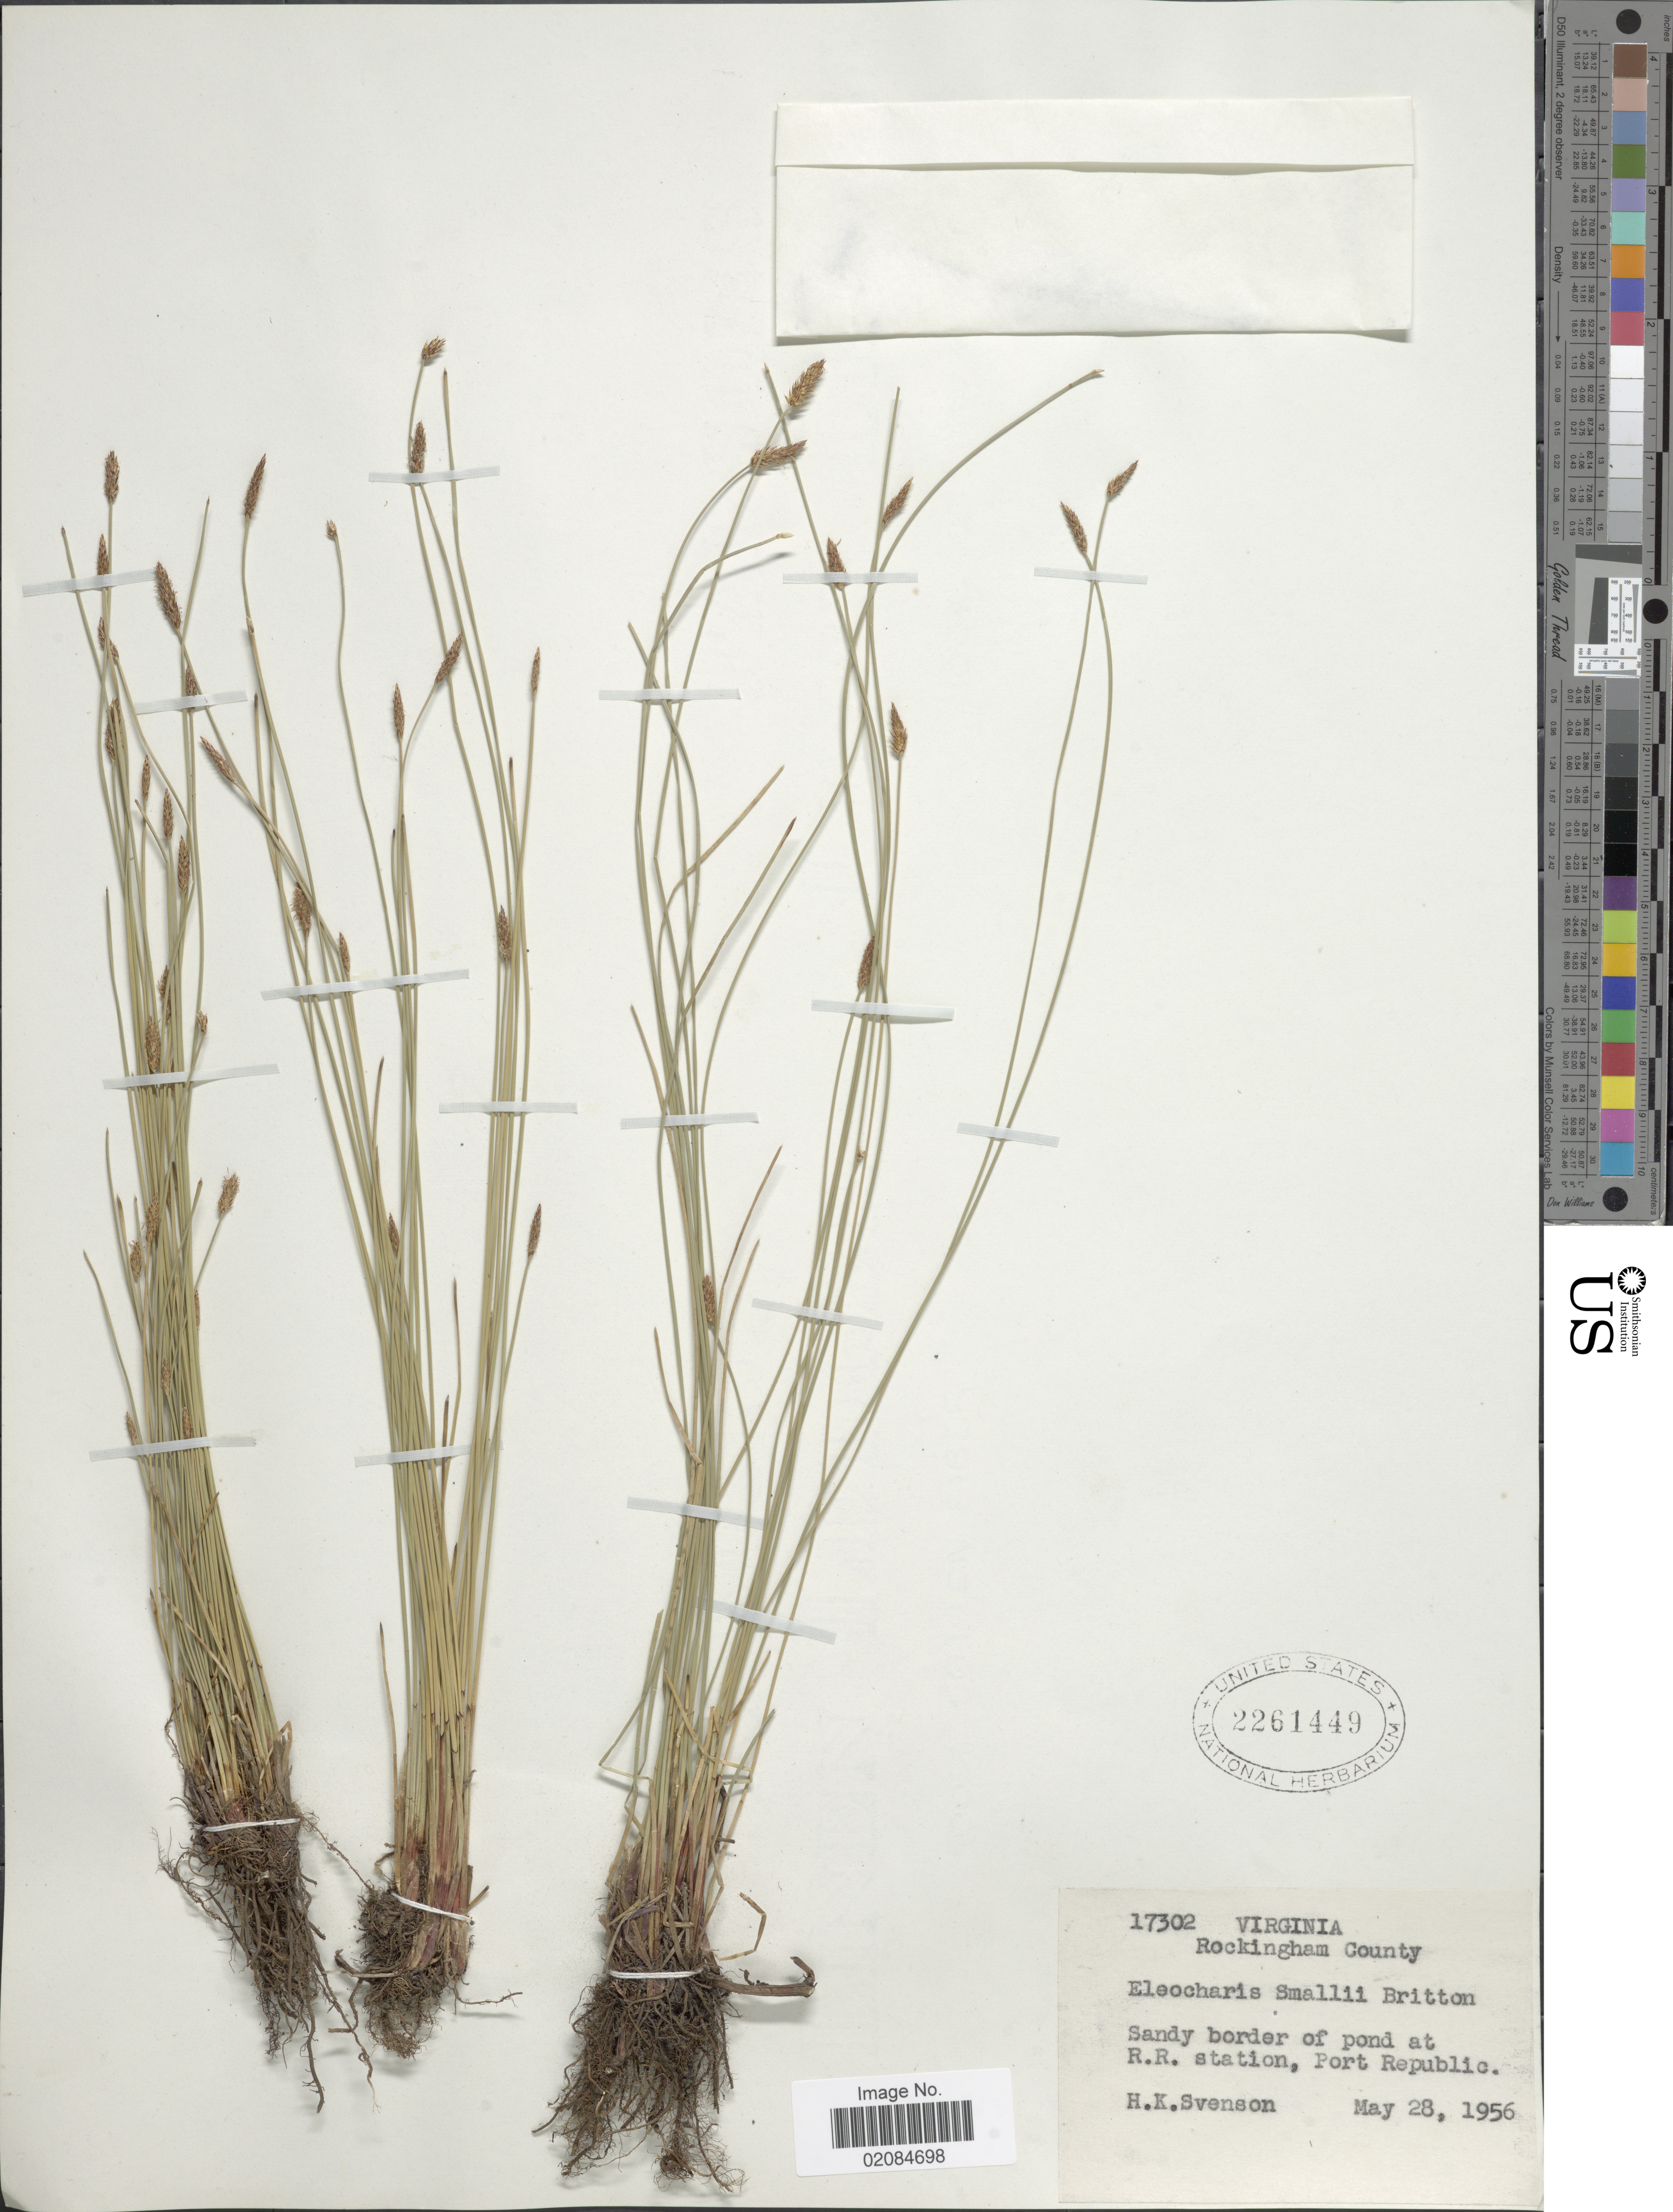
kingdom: Plantae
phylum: Tracheophyta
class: Liliopsida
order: Poales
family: Cyperaceae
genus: Eleocharis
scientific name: Eleocharis palustris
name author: (L.) Roem. & Schult.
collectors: H. K. Svenson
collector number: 17302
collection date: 1956-05-28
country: United States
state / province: Virginia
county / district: Rockingham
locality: Sandy border of pond at R.R. station, Port Republic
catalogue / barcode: US 2261449